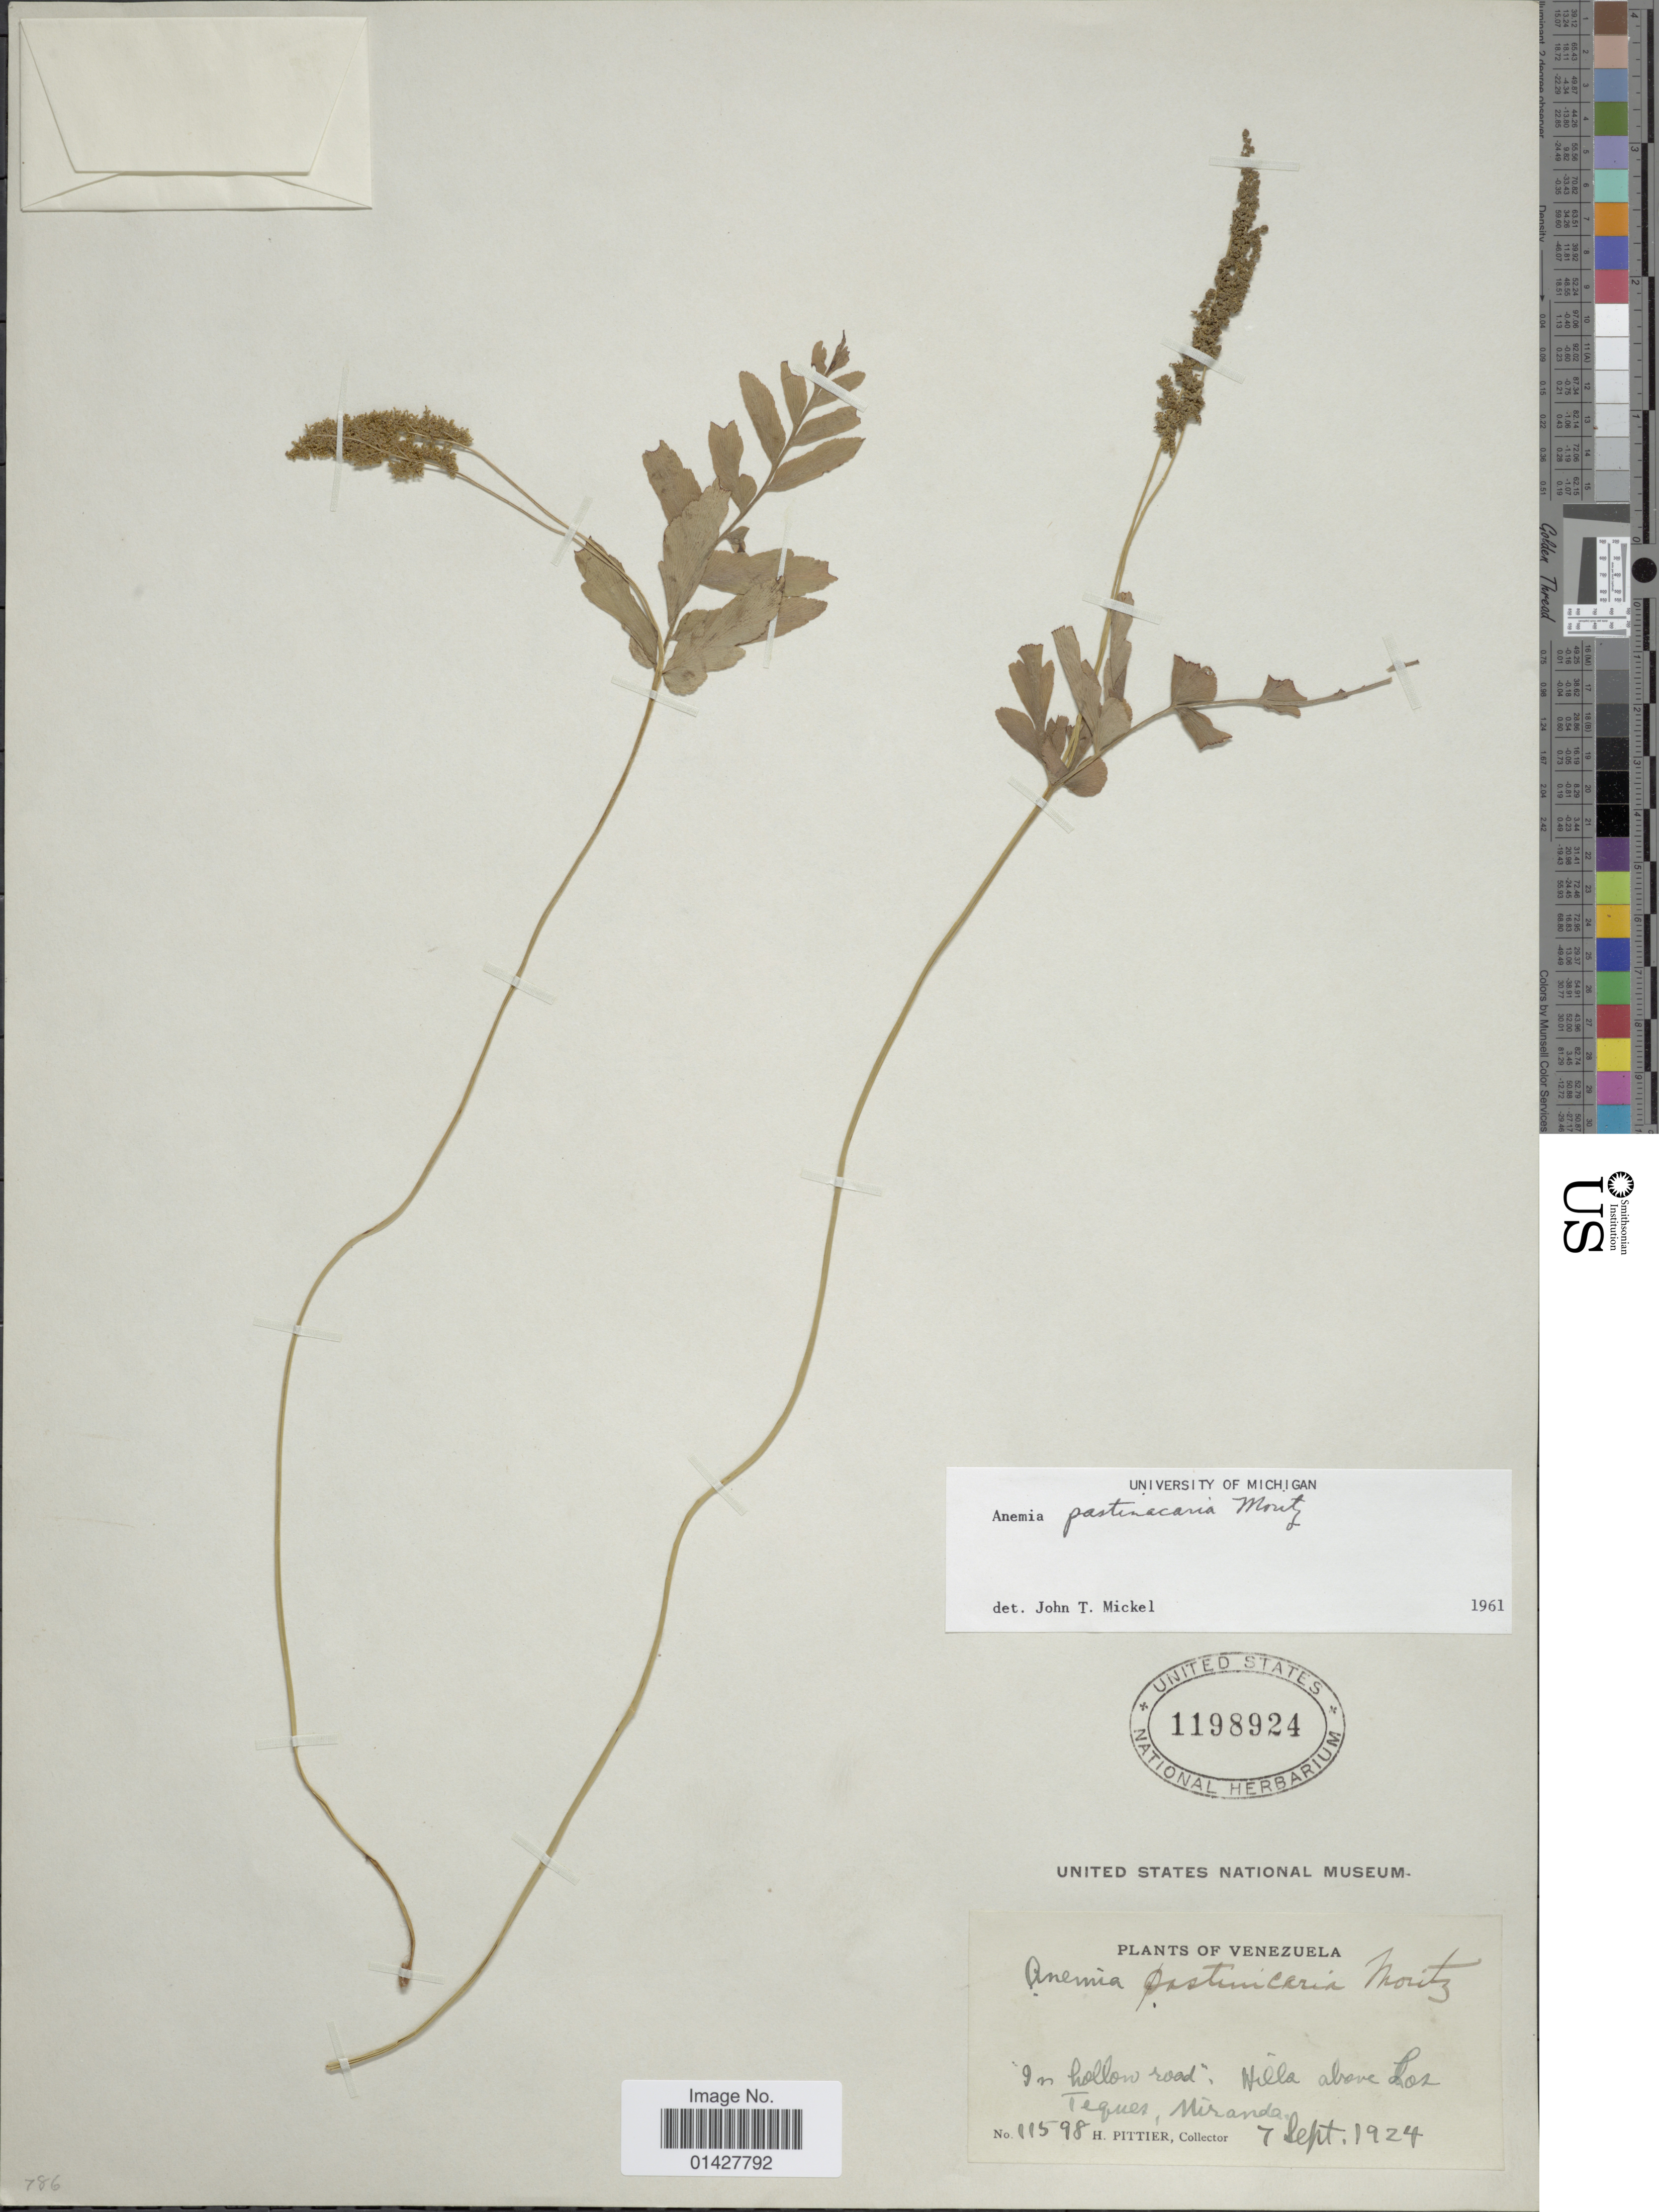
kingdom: Plantae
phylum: Tracheophyta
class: Polypodiopsida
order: Schizaeales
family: Anemiaceae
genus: Anemia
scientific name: Anemia pastinacaria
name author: Moritz ex Prantl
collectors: H. F. Pittier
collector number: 11598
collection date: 1924-09-07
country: Venezuela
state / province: Miranda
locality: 'In hollow road', Hills above Las Teques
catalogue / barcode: US 1198924